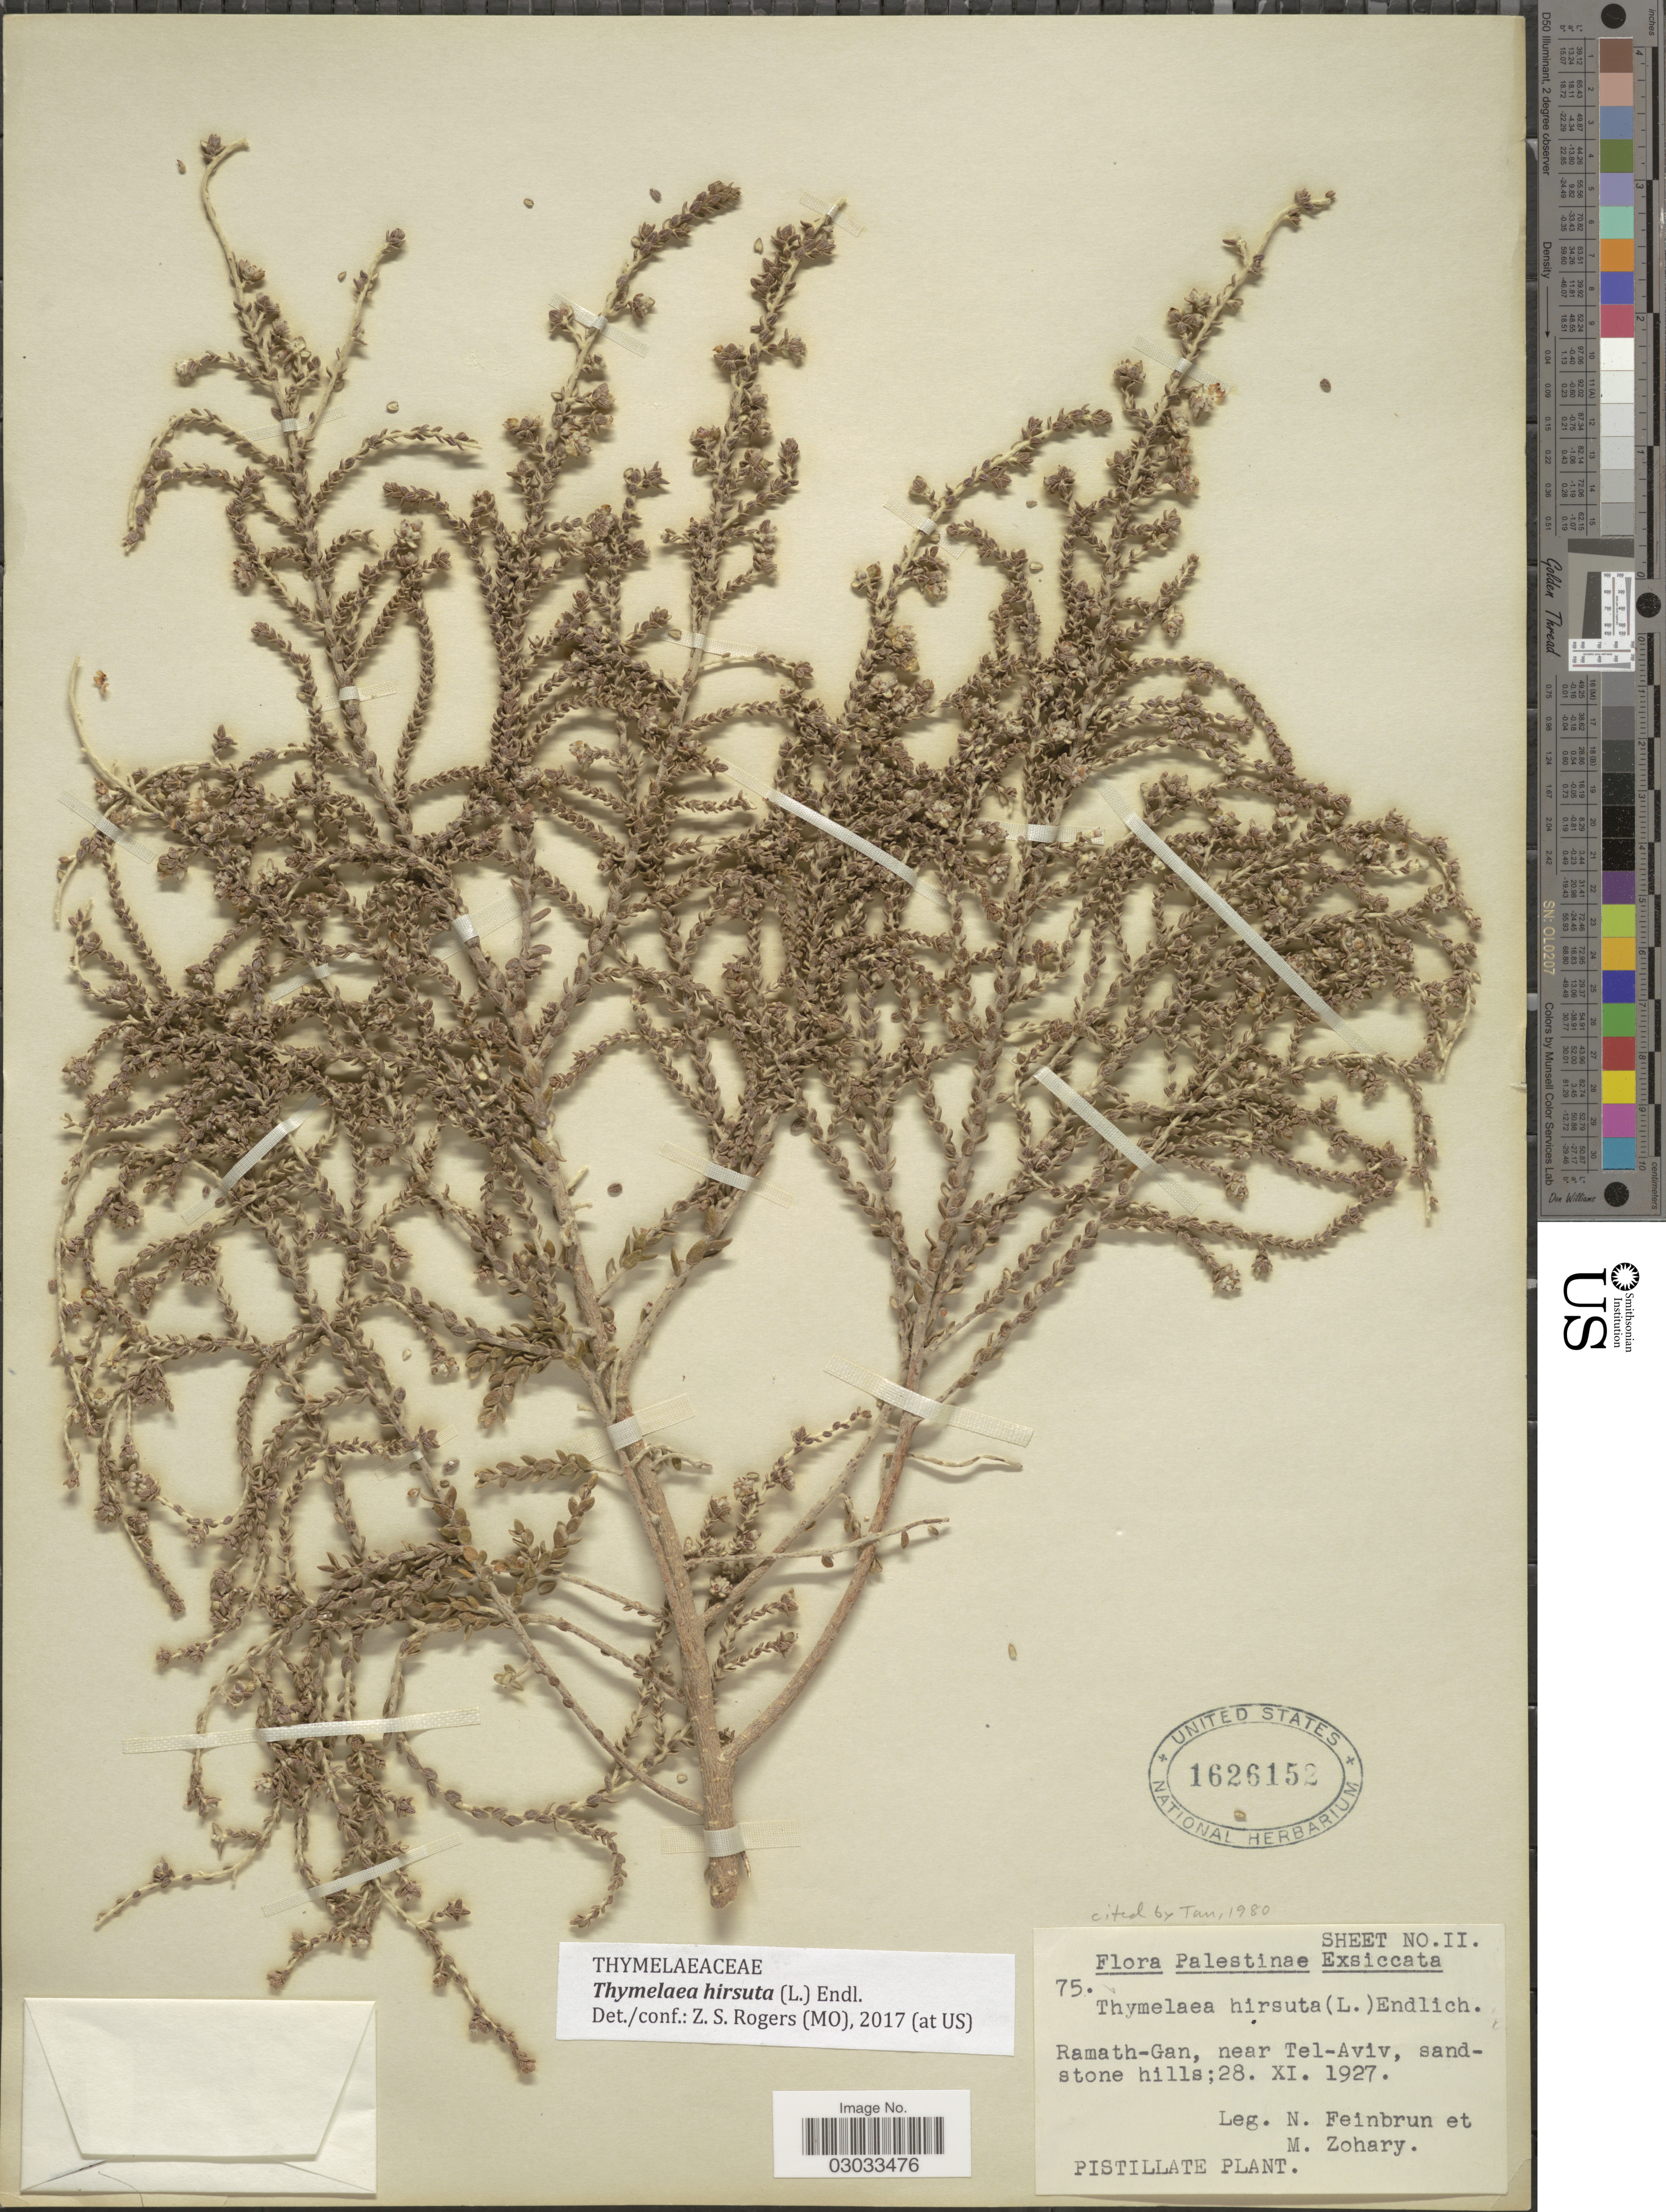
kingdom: Plantae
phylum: Tracheophyta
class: Magnoliopsida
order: Malvales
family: Thymelaeaceae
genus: Thymelaea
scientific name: Thymelaea hirsuta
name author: (L.) Endl.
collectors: N. Feinbrun & M. Zohary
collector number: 75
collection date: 1927-11-28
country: Israel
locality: Palestinae. Ramath-Gan, near Tel-Aviv, sandstone hills.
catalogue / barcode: US 1626152